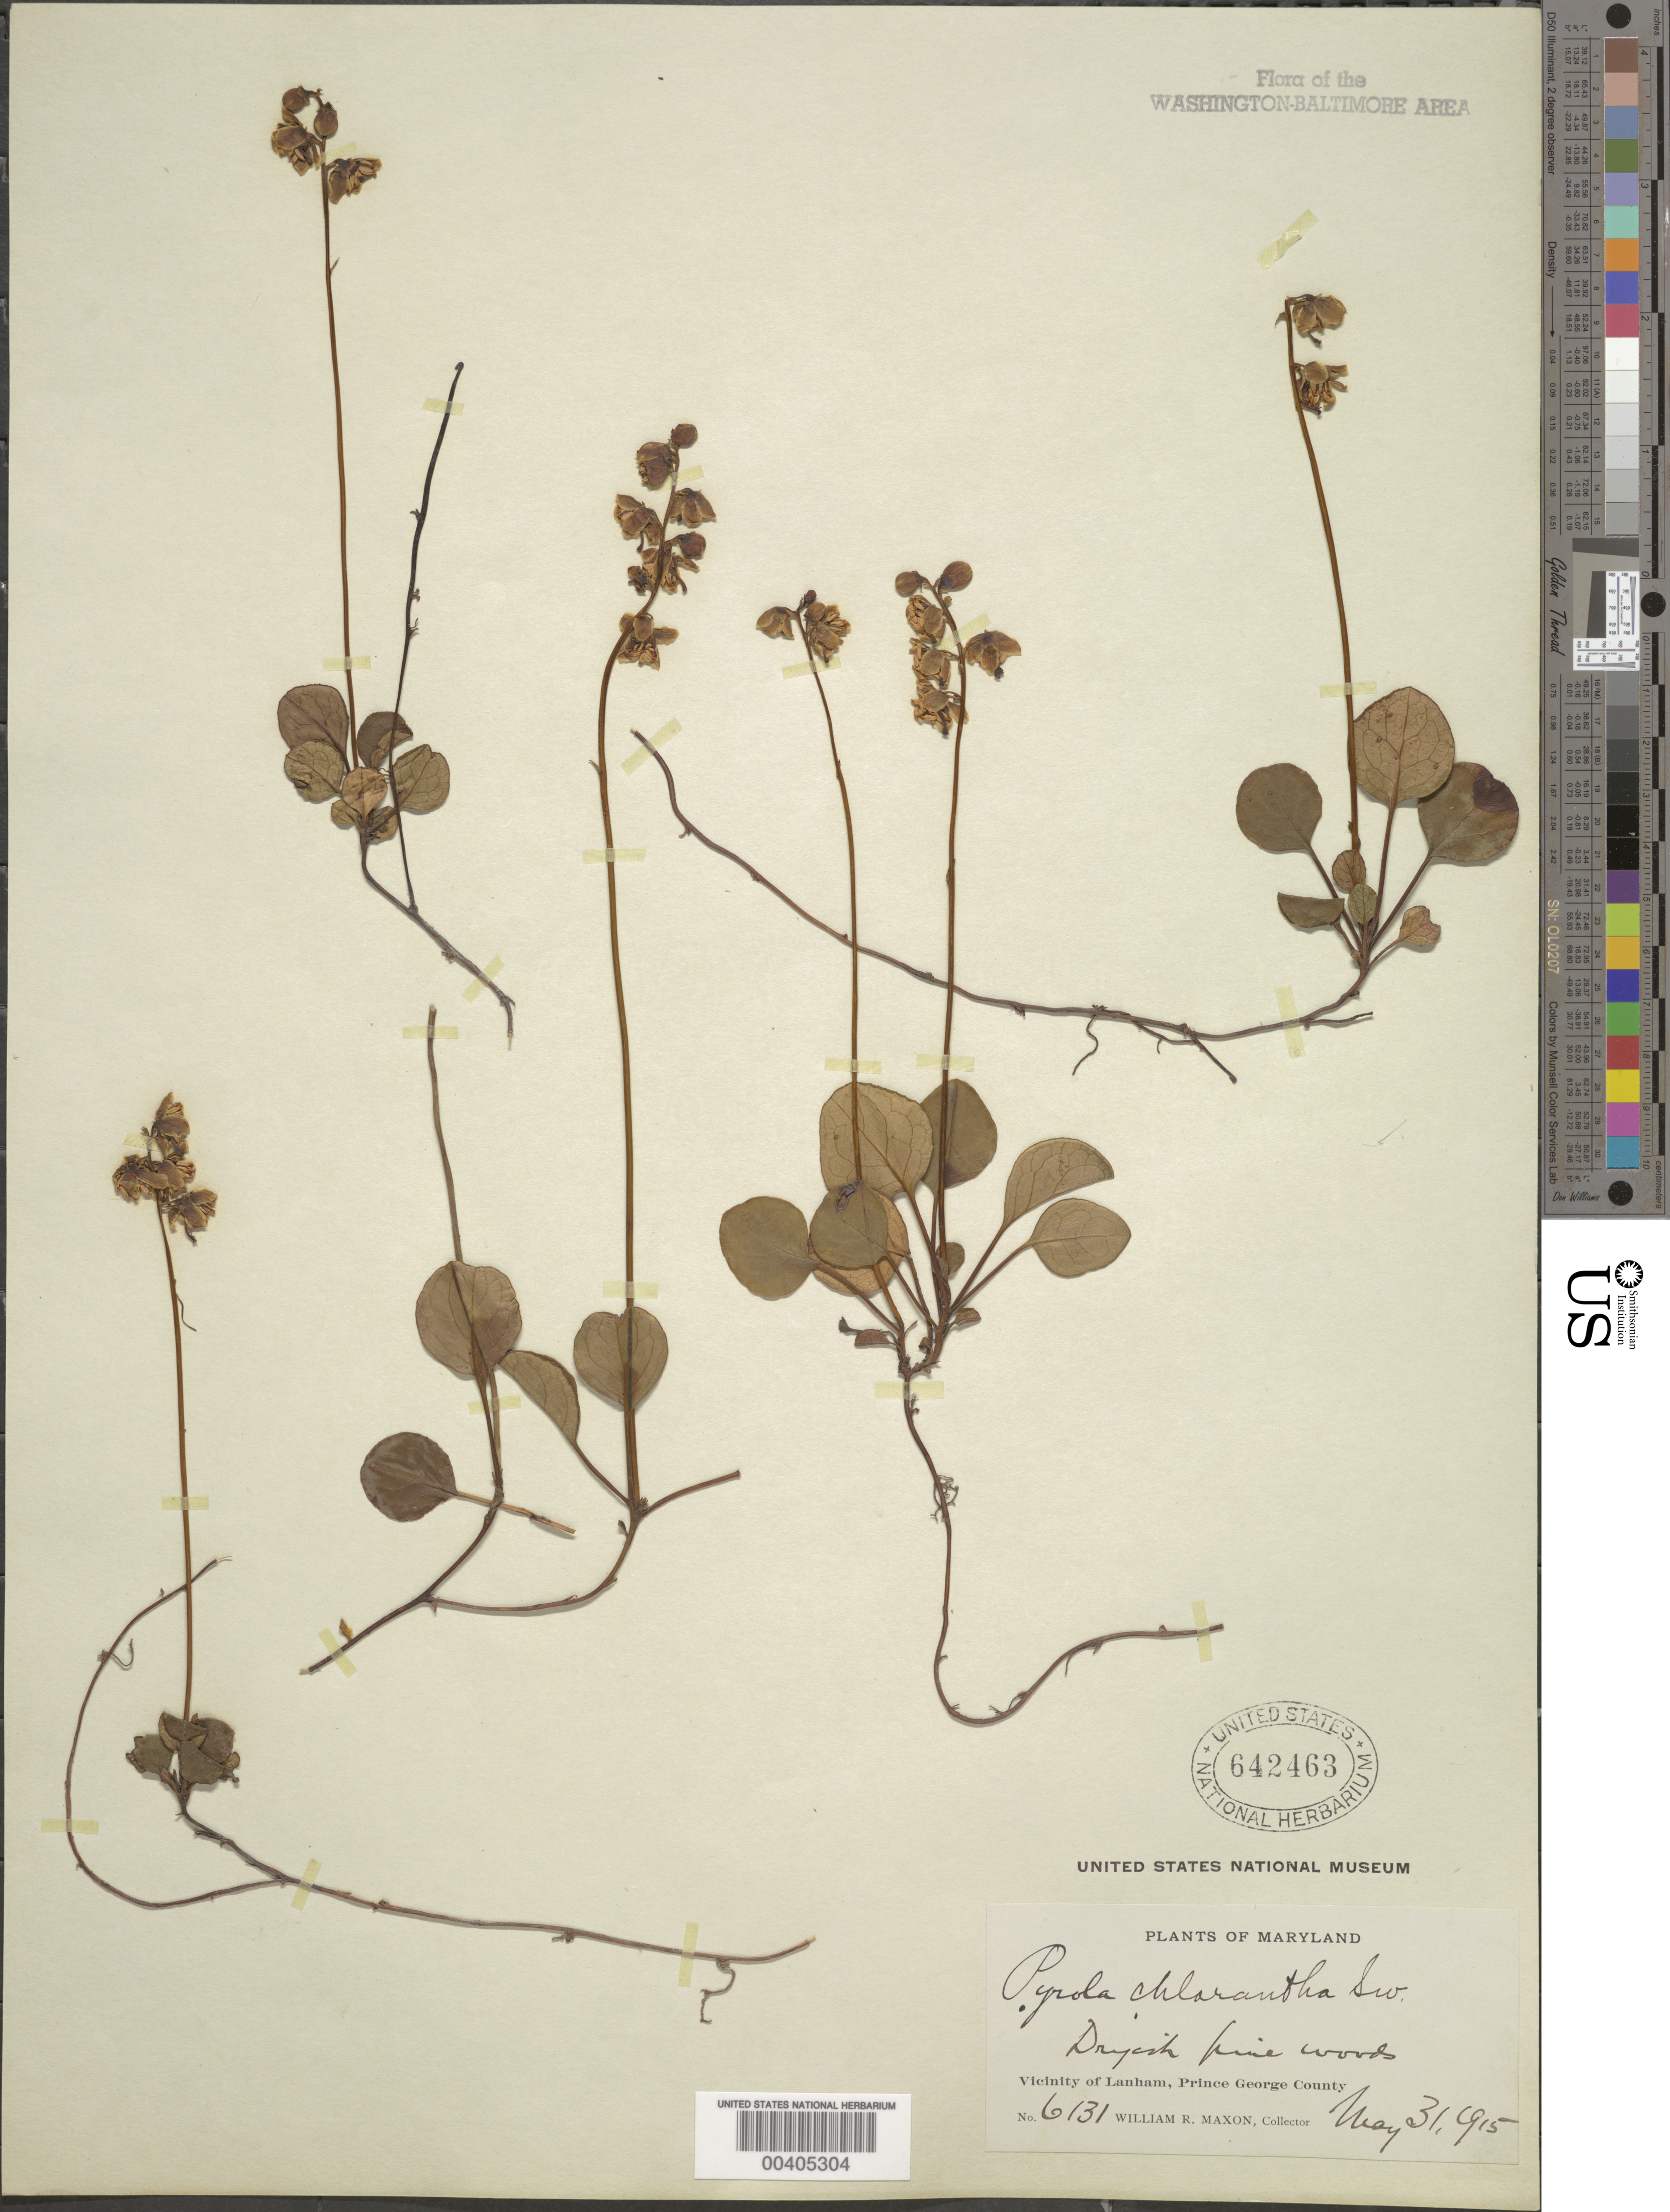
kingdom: Plantae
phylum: Tracheophyta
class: Magnoliopsida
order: Ericales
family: Ericaceae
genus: Pyrola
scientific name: Pyrola chlorantha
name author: Schweigg.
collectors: W. R. Maxon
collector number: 6131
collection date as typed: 31 May 1915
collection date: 1915-05-31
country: United States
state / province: Maryland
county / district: Prince George's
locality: Lanham vicinity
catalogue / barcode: US 642463